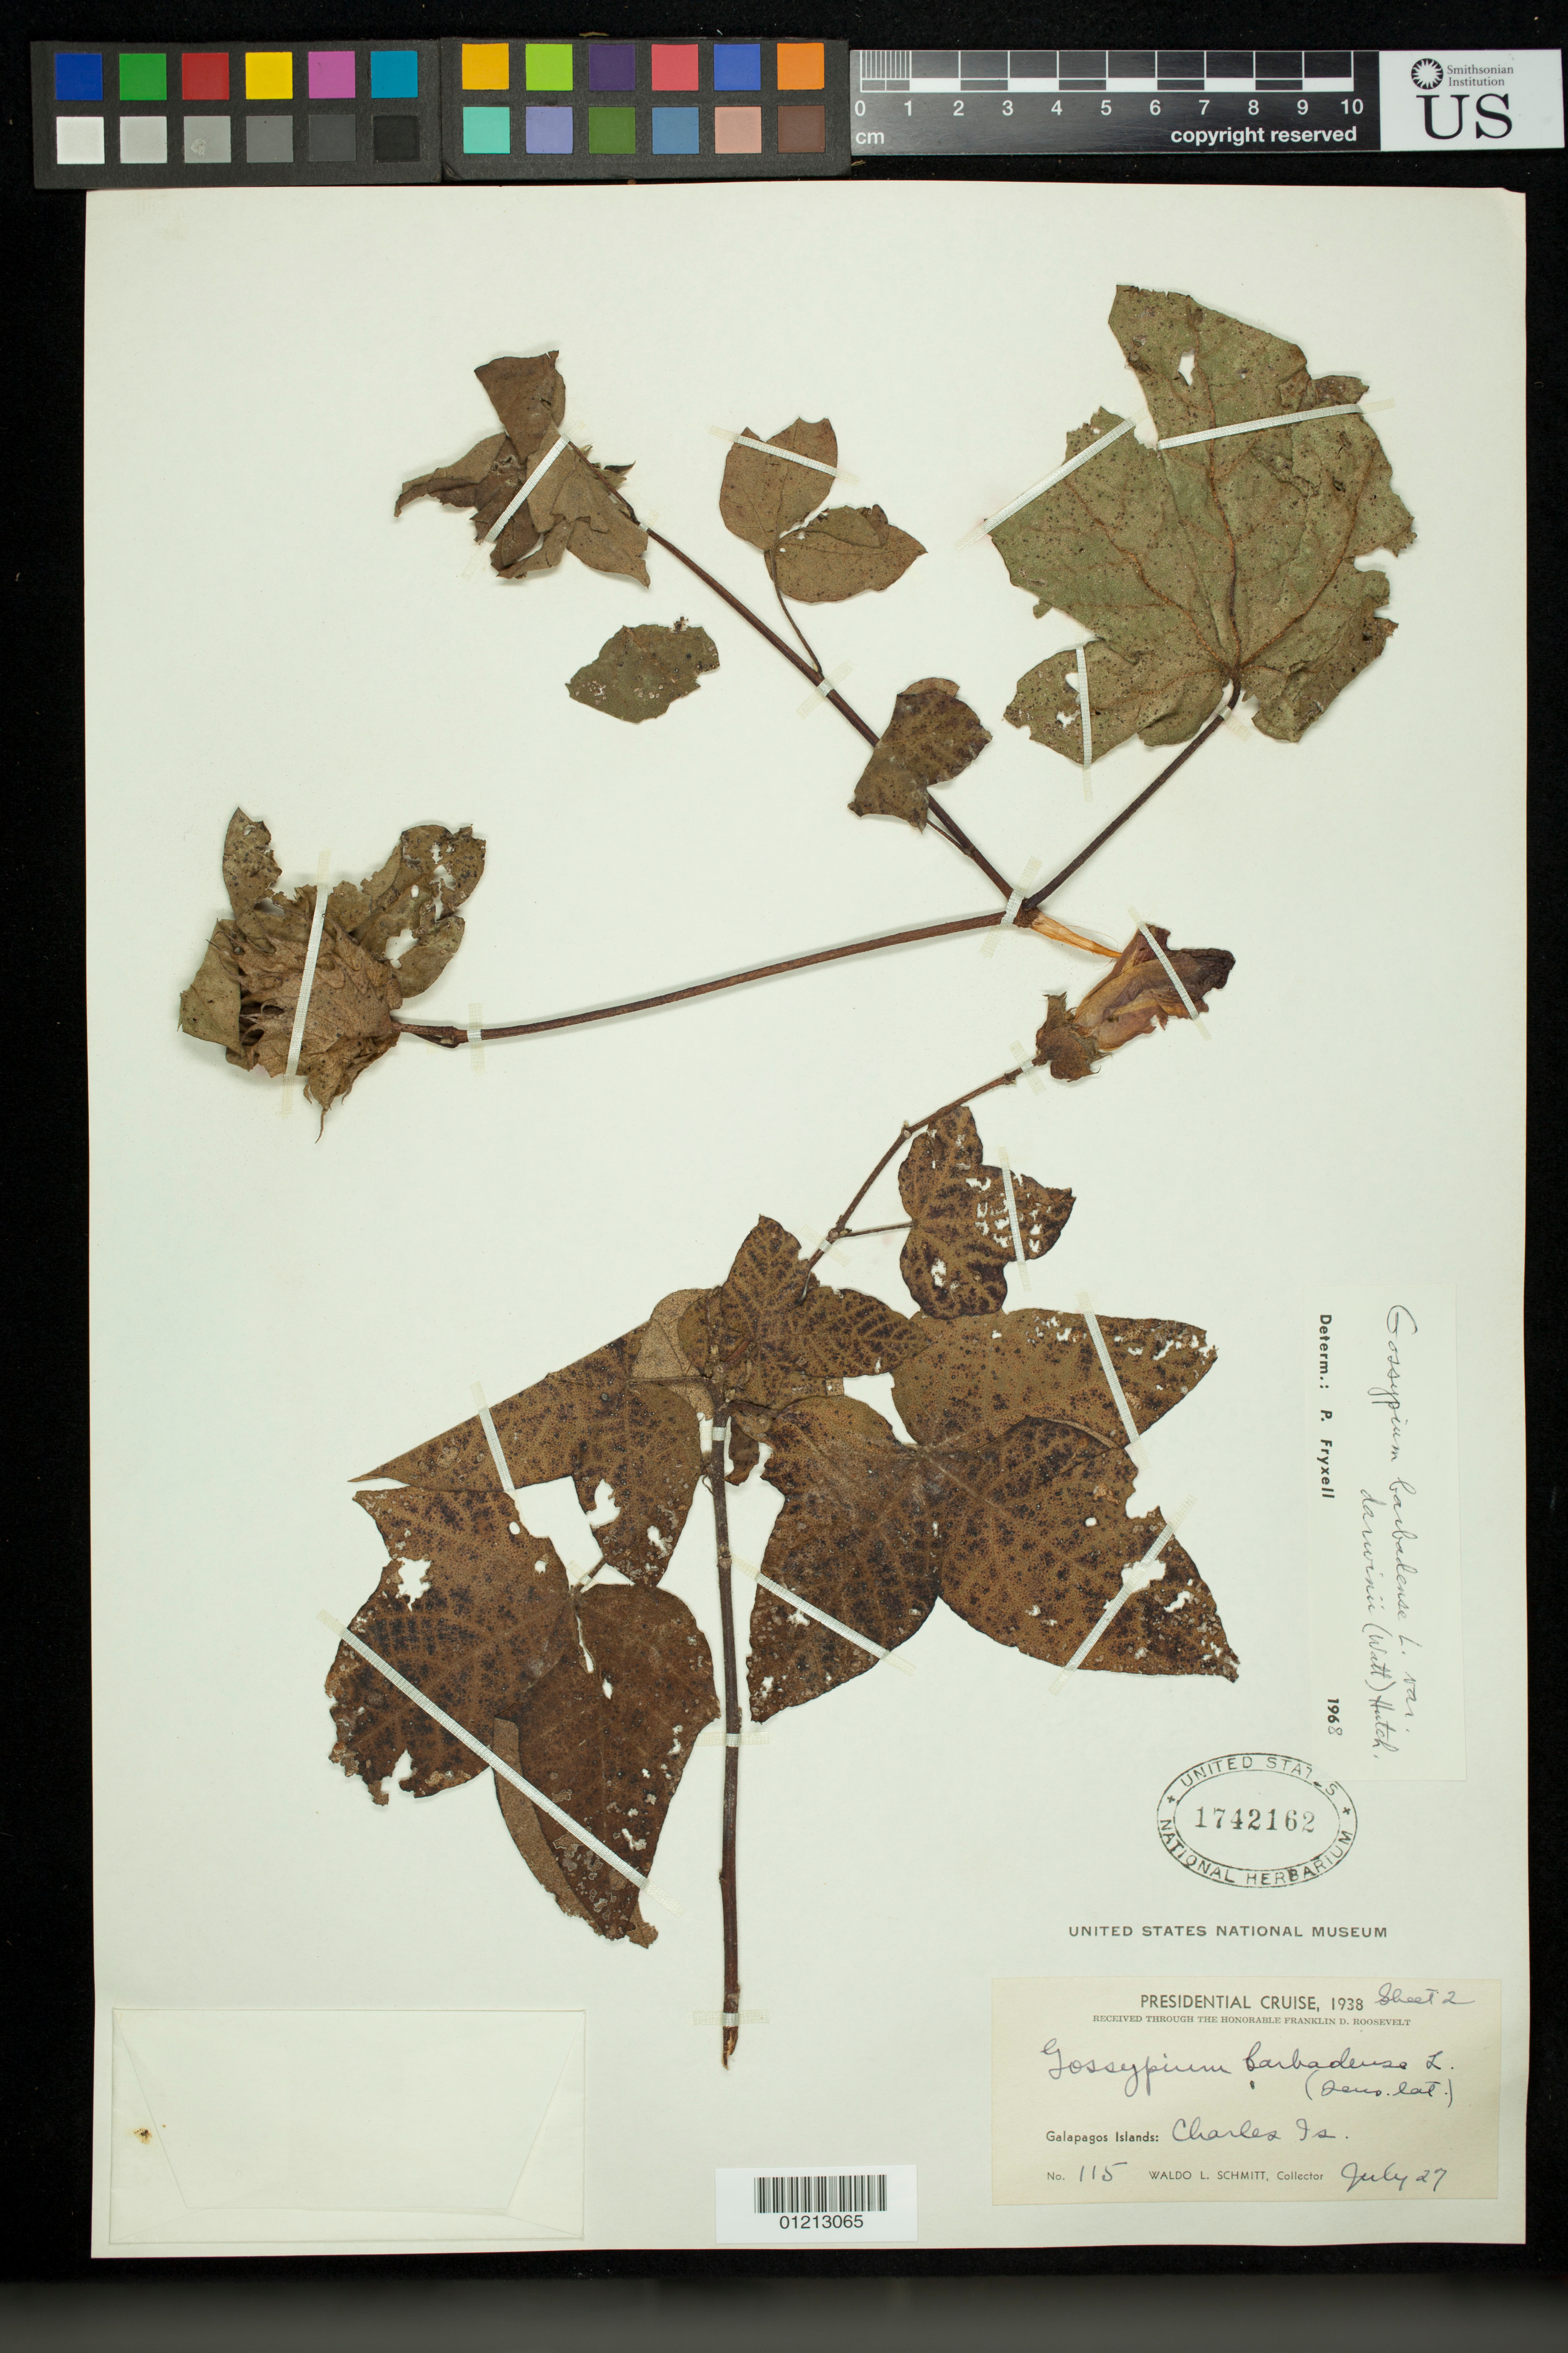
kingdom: Plantae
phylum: Tracheophyta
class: Magnoliopsida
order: Malvales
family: Malvaceae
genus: Gossypium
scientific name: Gossypium barbadense var. darwinii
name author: (G. Watt) J.B. Hutch.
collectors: W. L. Schmitt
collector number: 115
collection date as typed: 27 Jul 1938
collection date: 1938-07-27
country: Ecuador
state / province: Colón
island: Floreana [Charles, Santa Maria]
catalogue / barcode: US 1742162